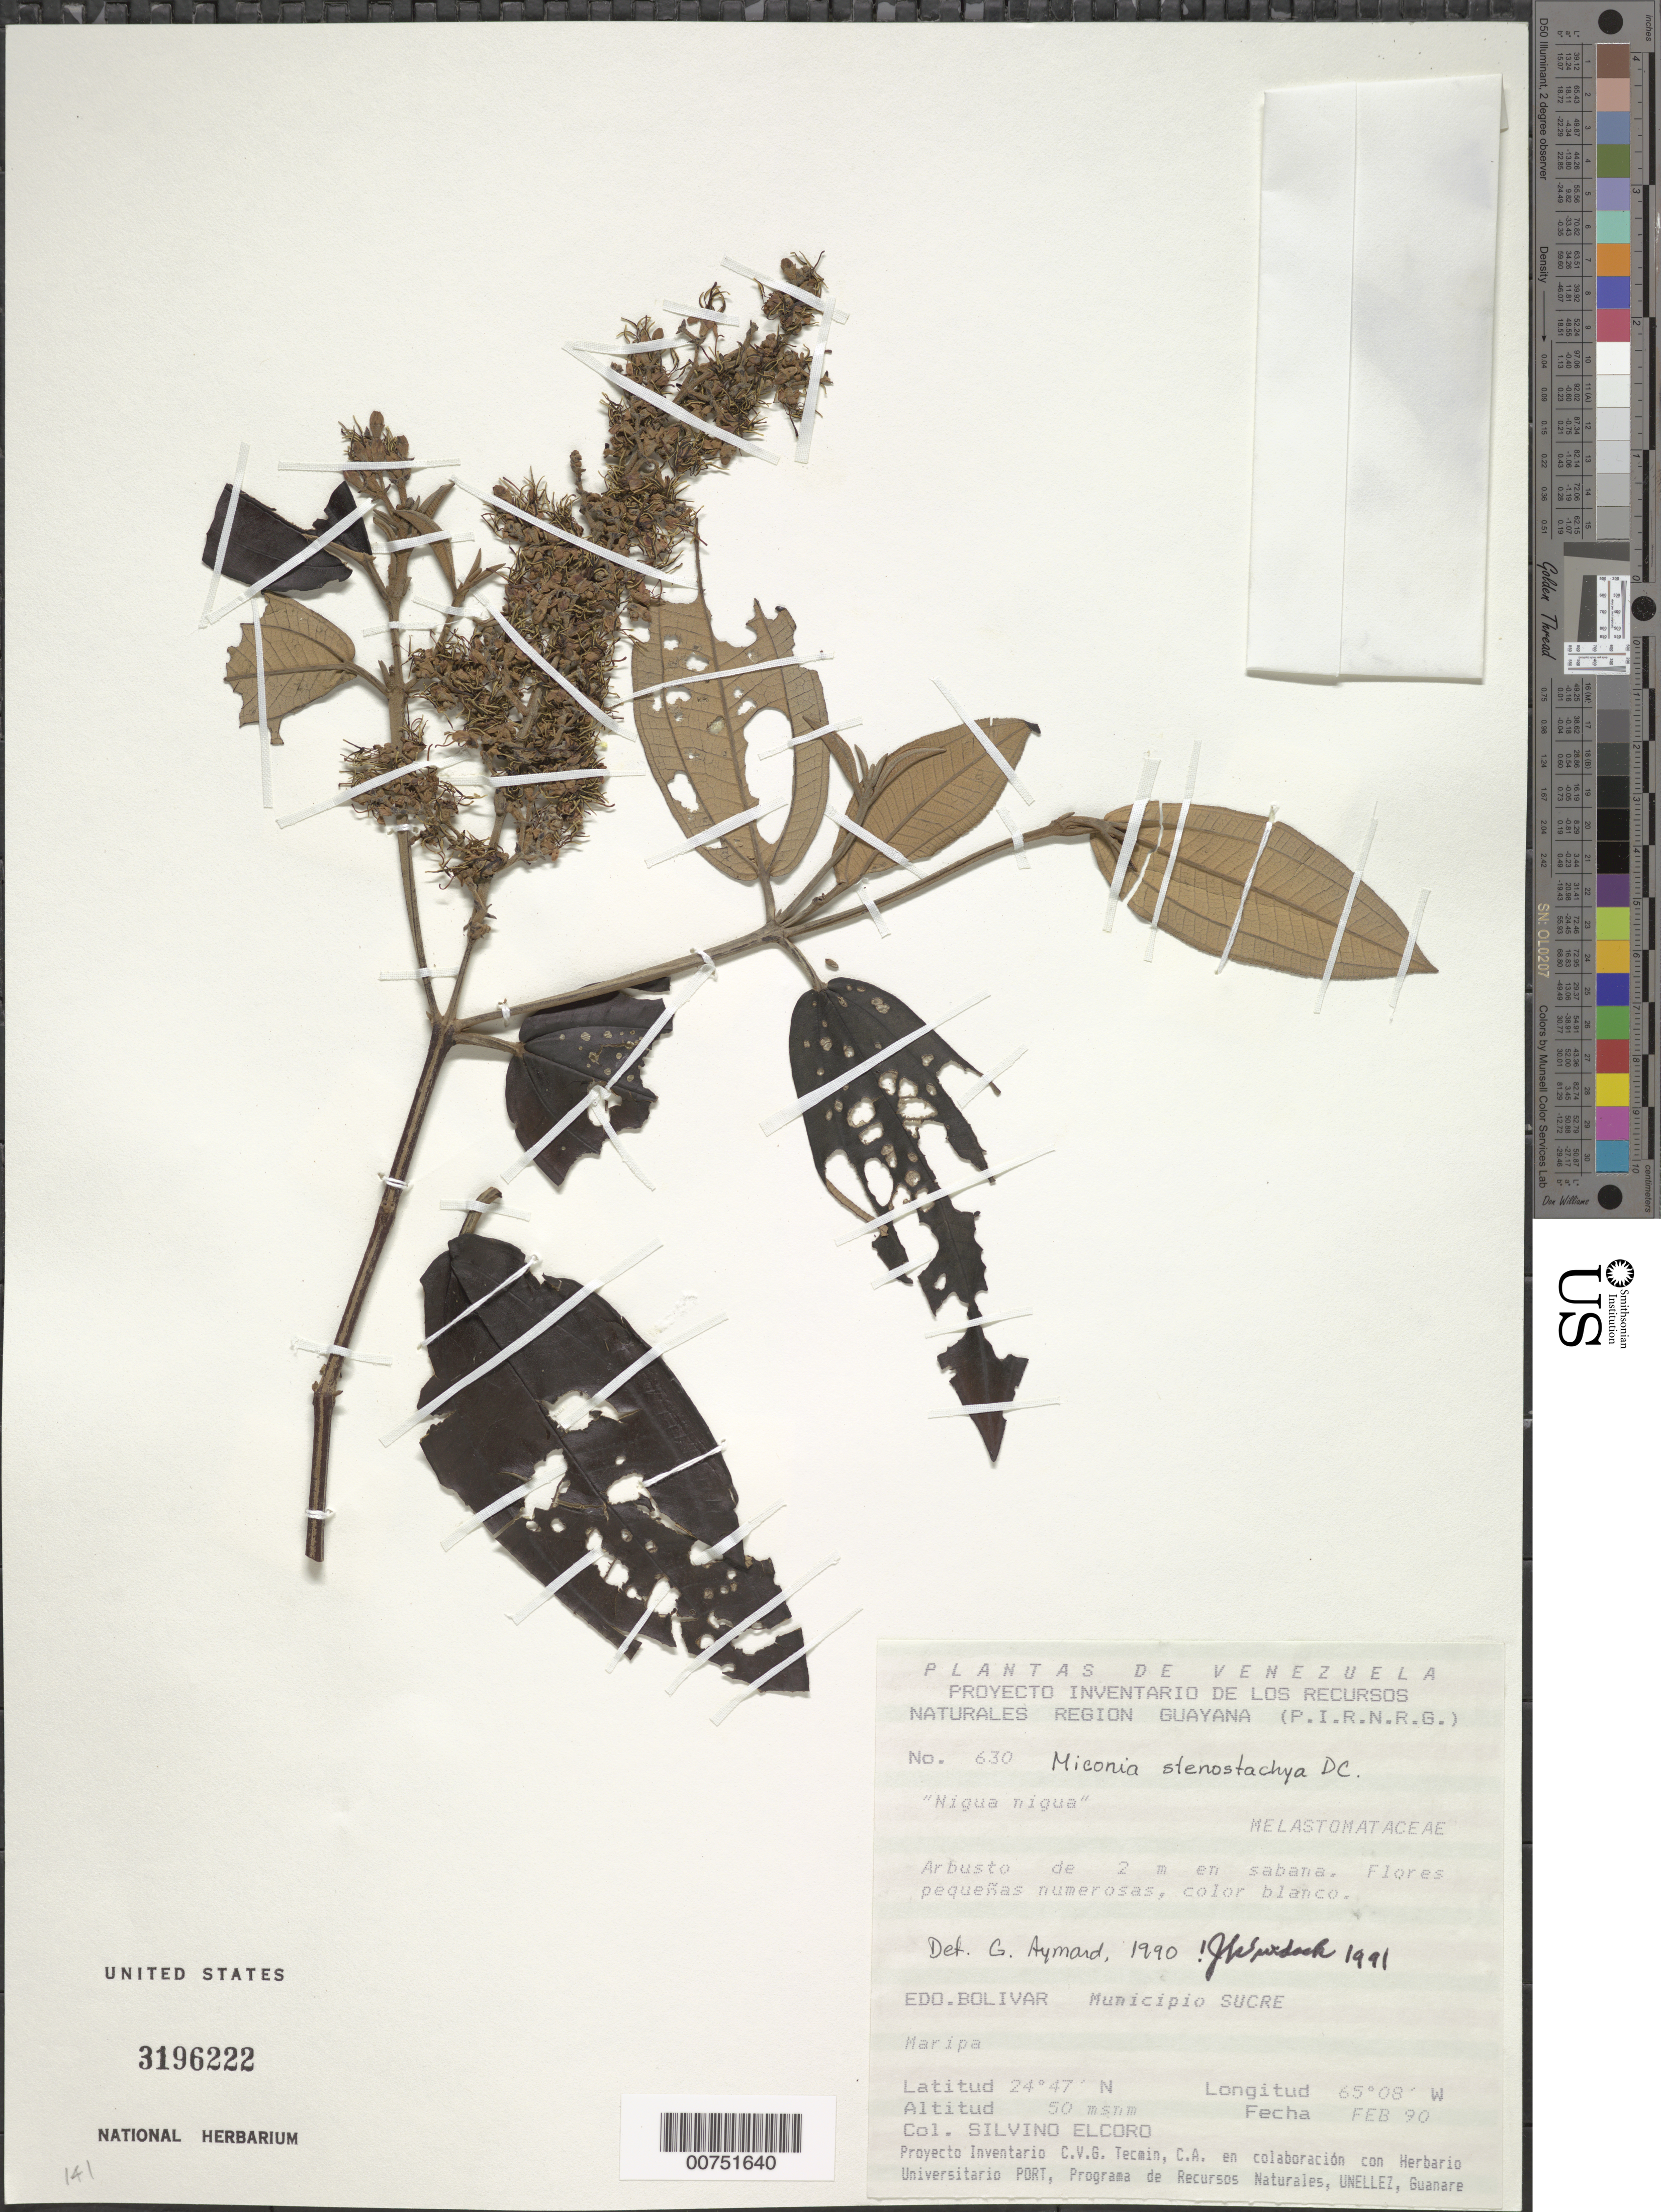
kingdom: Plantae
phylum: Tracheophyta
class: Magnoliopsida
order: Myrtales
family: Melastomataceae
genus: Miconia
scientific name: Miconia stenostachya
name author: DC.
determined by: Wurdack, John J., (US), US (UNITED STATES)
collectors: S. Elcoro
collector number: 630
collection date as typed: Feb-90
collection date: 1990-02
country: Venezuela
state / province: Bolívar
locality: Mun. Sucre, Maripa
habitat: Savanna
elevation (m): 50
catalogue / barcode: US 3196222